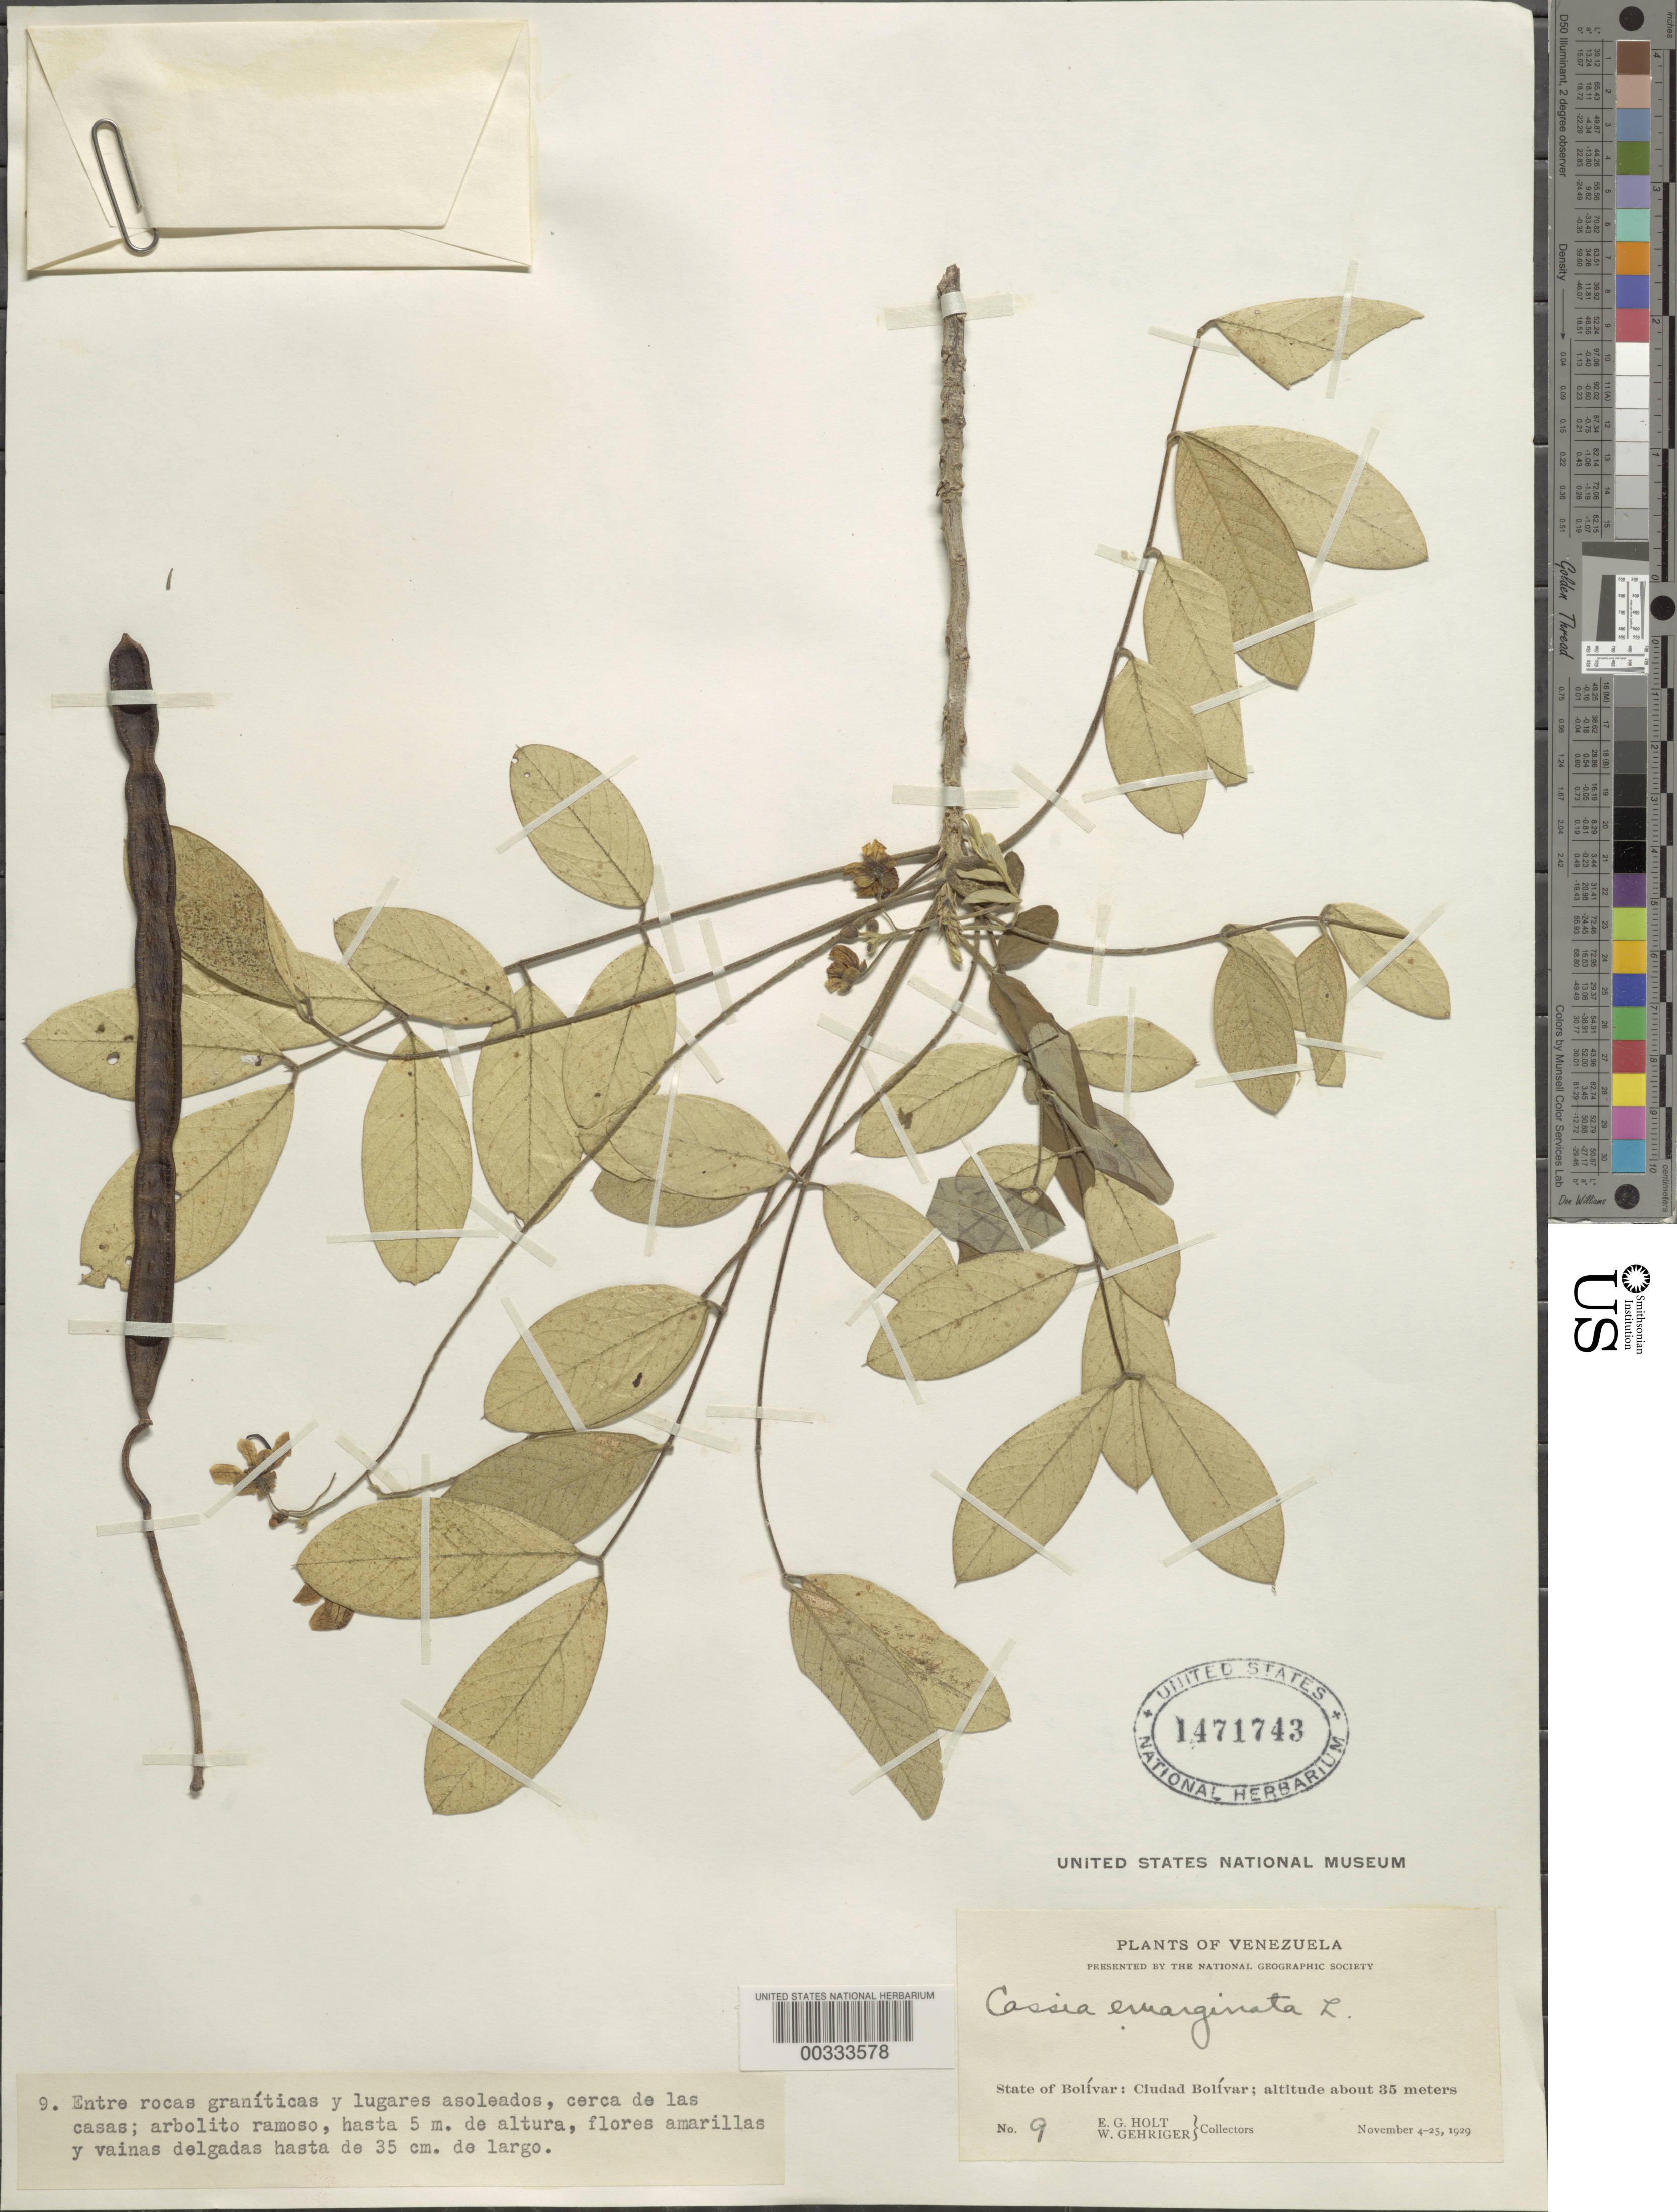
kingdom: Plantae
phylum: Tracheophyta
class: Magnoliopsida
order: Fabales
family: Fabaceae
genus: Senna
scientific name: Senna atomaria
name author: (L.) H.S. Irwin & Barneby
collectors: E. Holt & W. Gehriger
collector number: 9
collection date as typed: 04 Nov 1929 to 25 Nov 1929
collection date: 1929-11-04/1929-11-25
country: Venezuela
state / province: Bolivar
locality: Ciudad bolivar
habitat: Between grantic rocks and arid places, near the houses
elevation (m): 35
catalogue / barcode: US 1471743